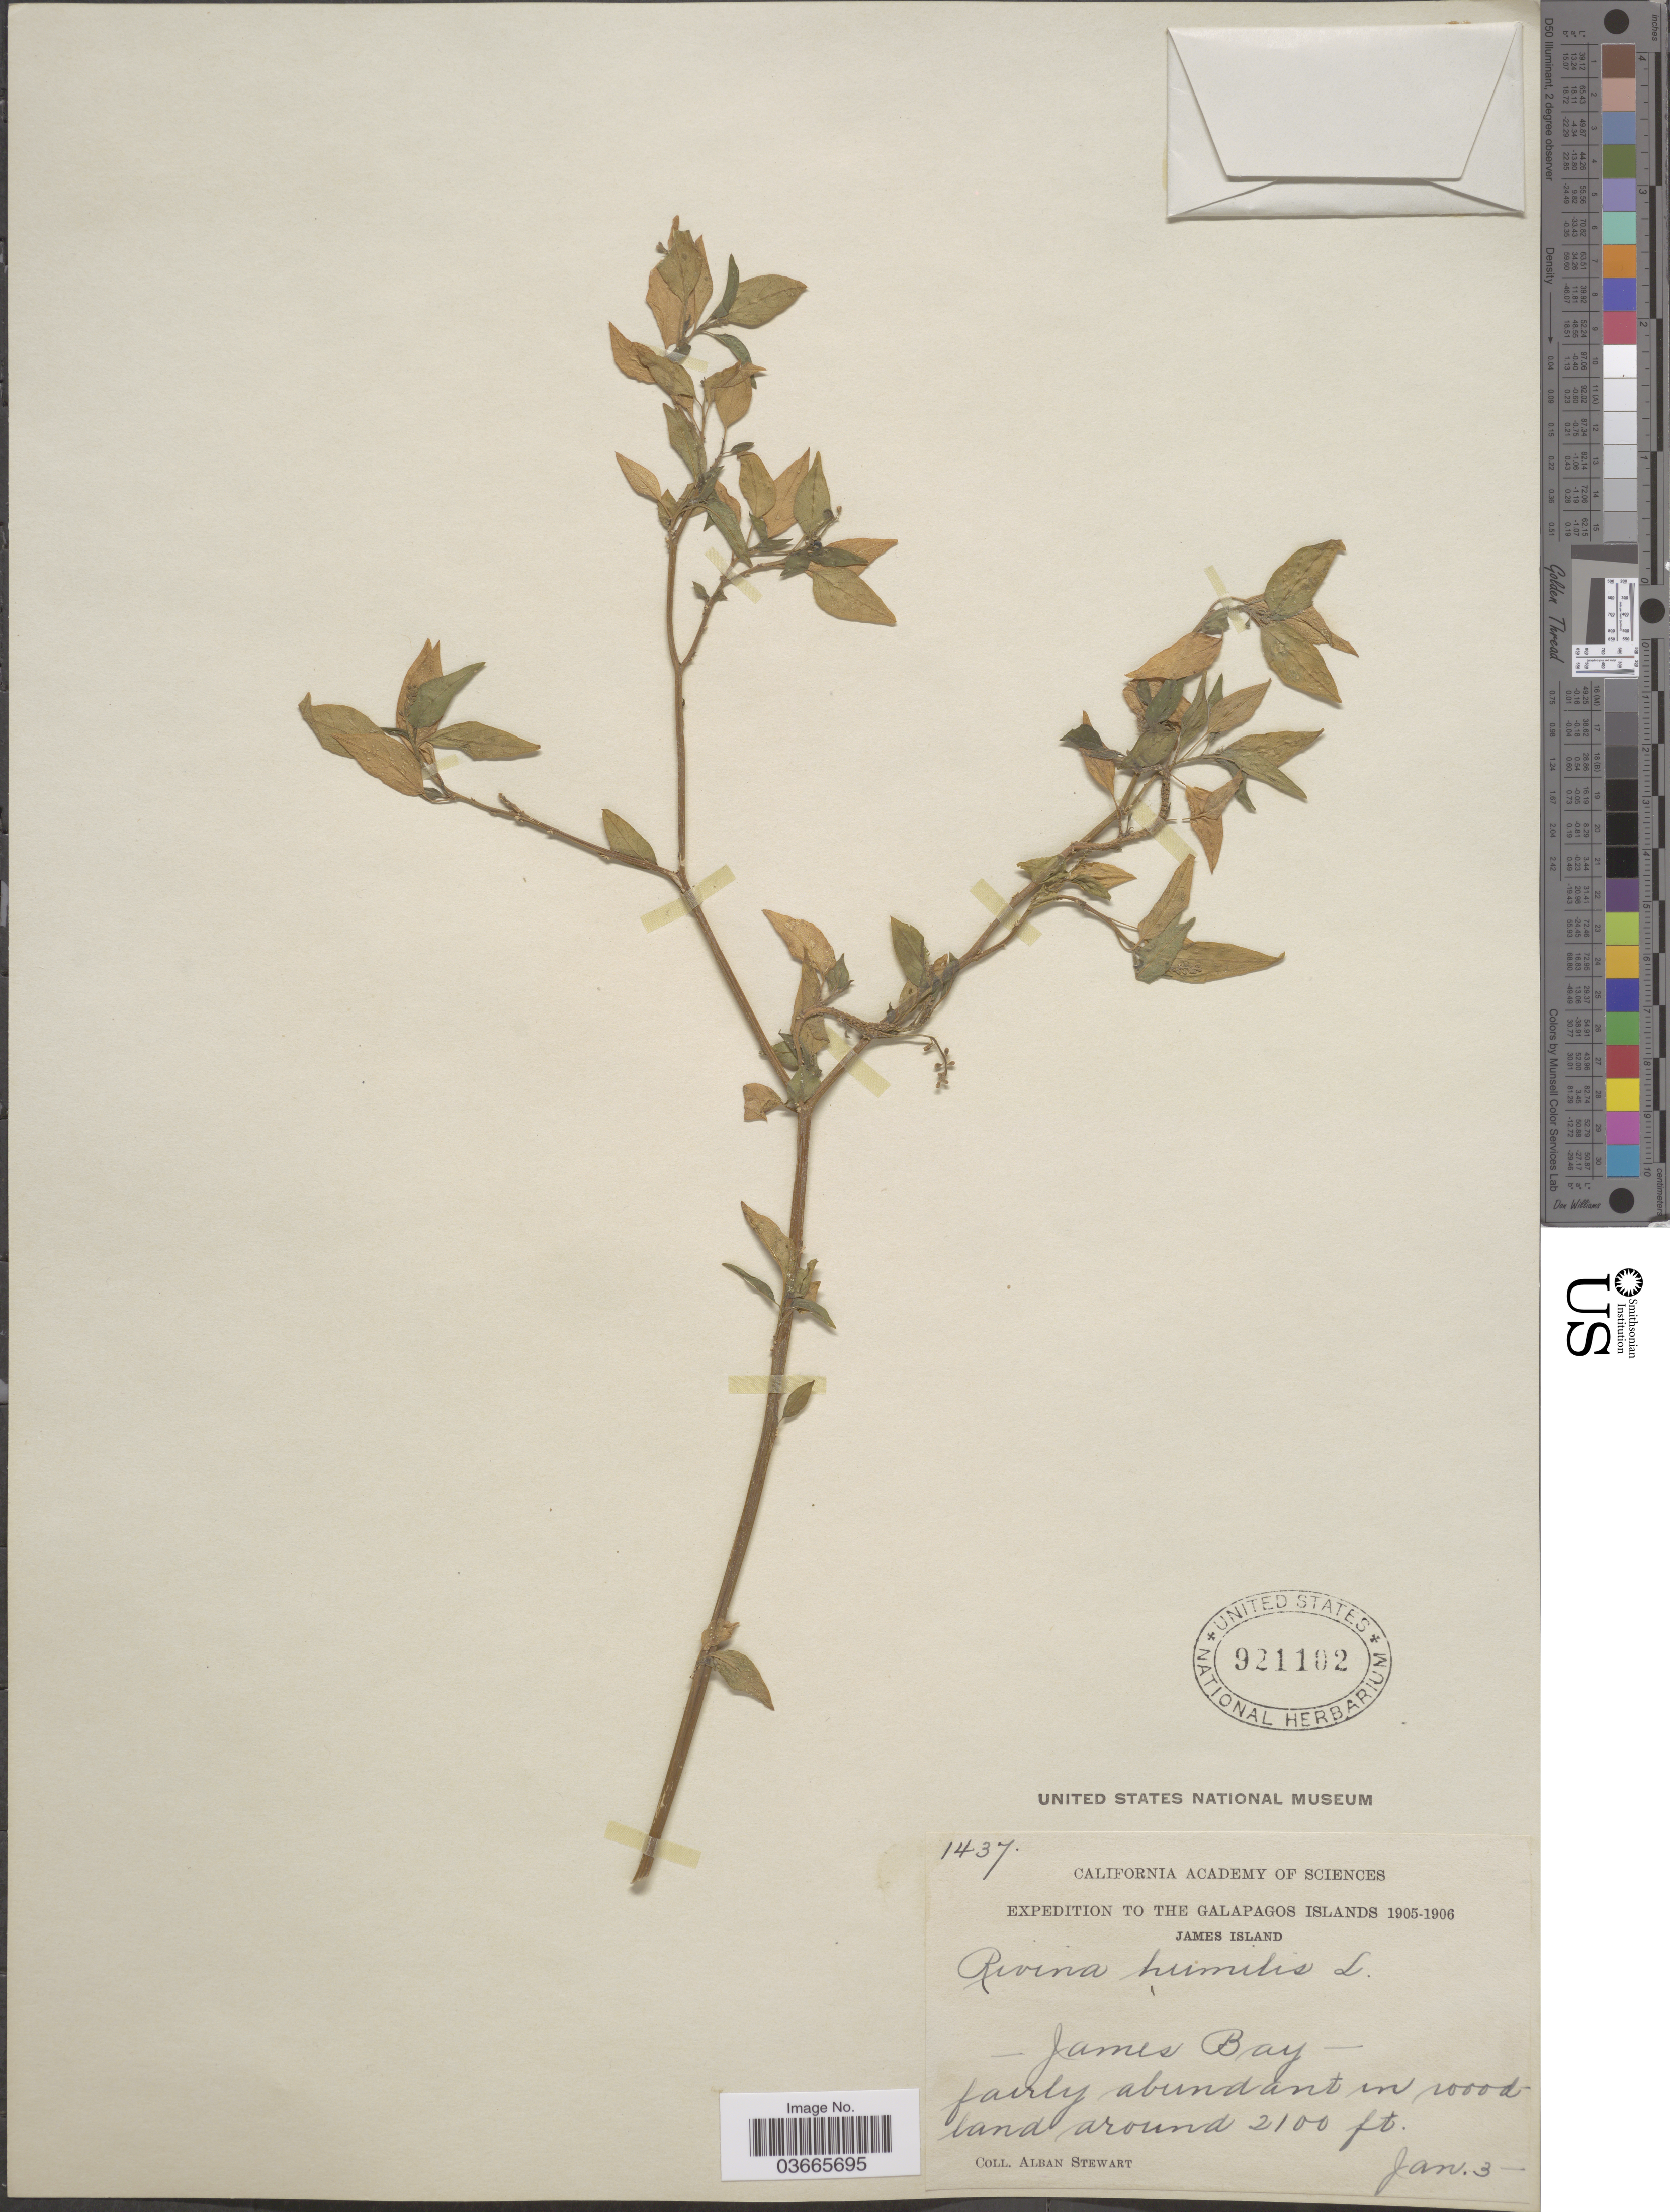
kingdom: Plantae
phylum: Tracheophyta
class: Magnoliopsida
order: Caryophyllales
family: Phytolaccaceae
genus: Rivina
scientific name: Rivina humilis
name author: L.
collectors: A. Stewart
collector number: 1437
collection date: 1905-01-03/1906-01-03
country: Ecuador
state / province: Colón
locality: The Galapagos Islands. James Island. James Bay.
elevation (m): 640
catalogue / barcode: US 921102